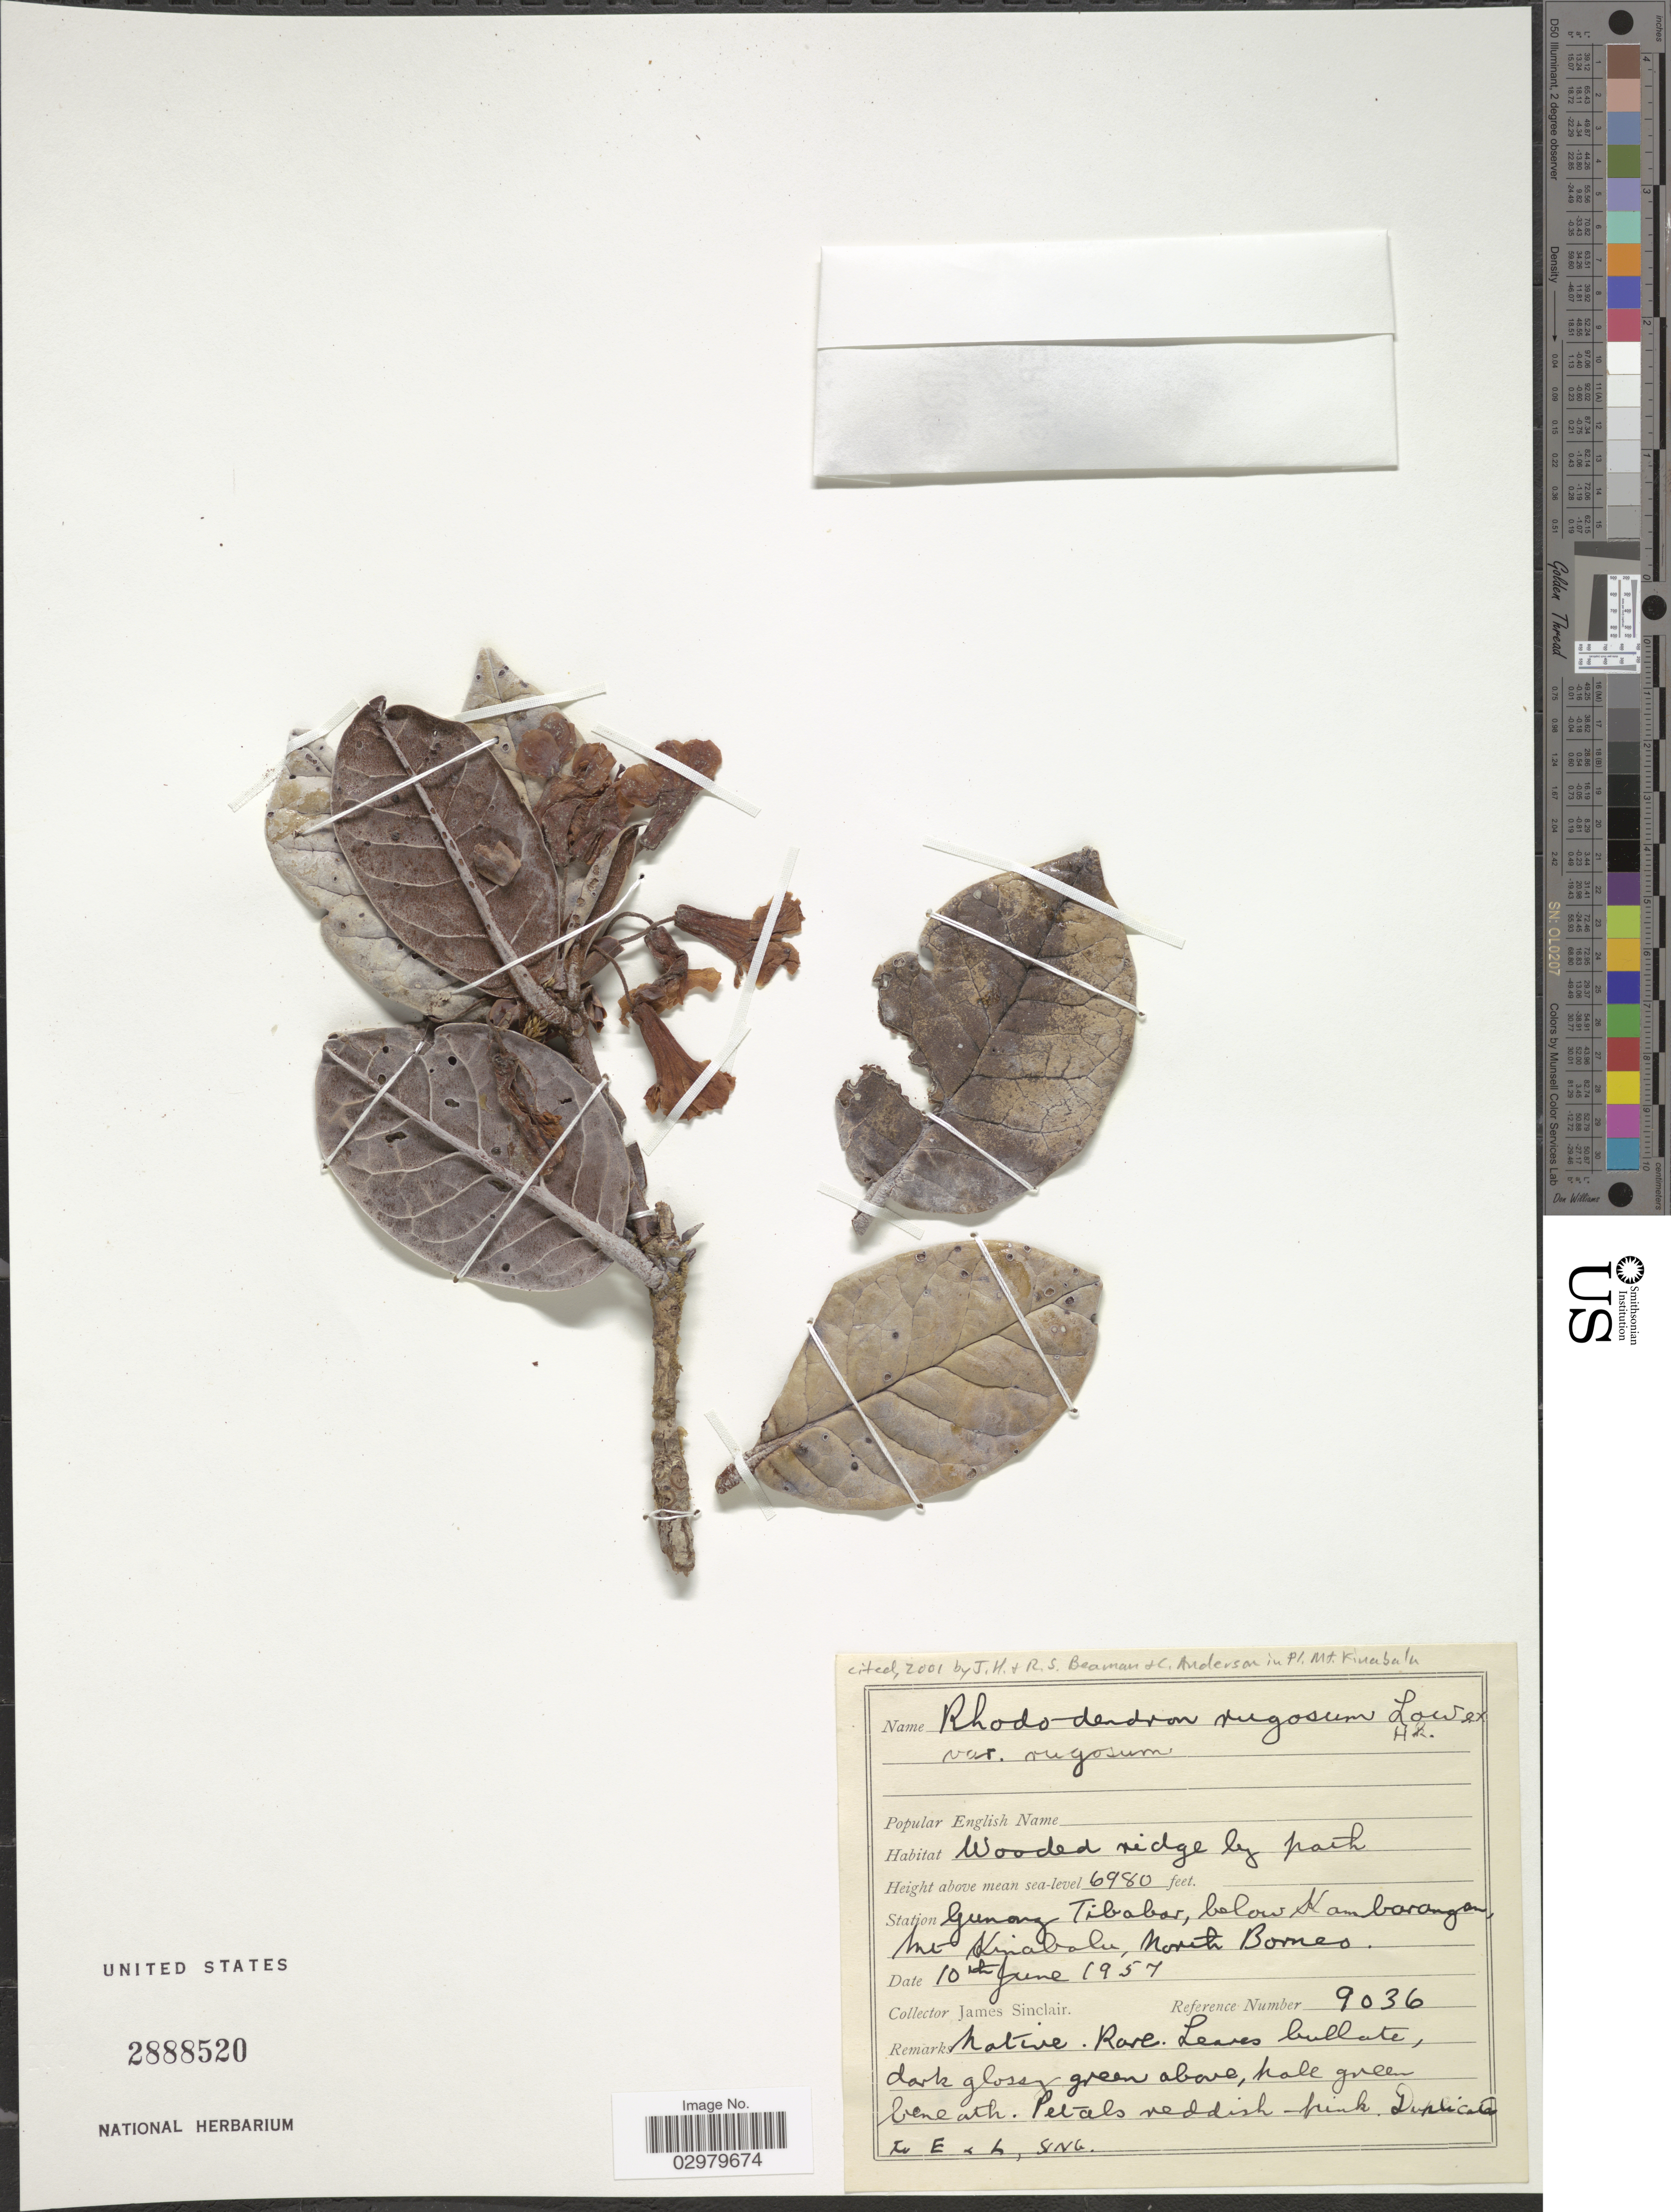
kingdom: Plantae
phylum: Tracheophyta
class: Magnoliopsida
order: Ericales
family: Ericaceae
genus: Rhododendron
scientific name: Rhododendron rugosum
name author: H. Low ex Hook. f.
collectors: J. Sinclair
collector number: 9036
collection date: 1957-06-10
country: Malaysia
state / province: Sabah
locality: Gunang Tibabas, below Kambarangan, Mt. Kinabalu, North Borneo.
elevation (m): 2128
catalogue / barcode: US 2888520